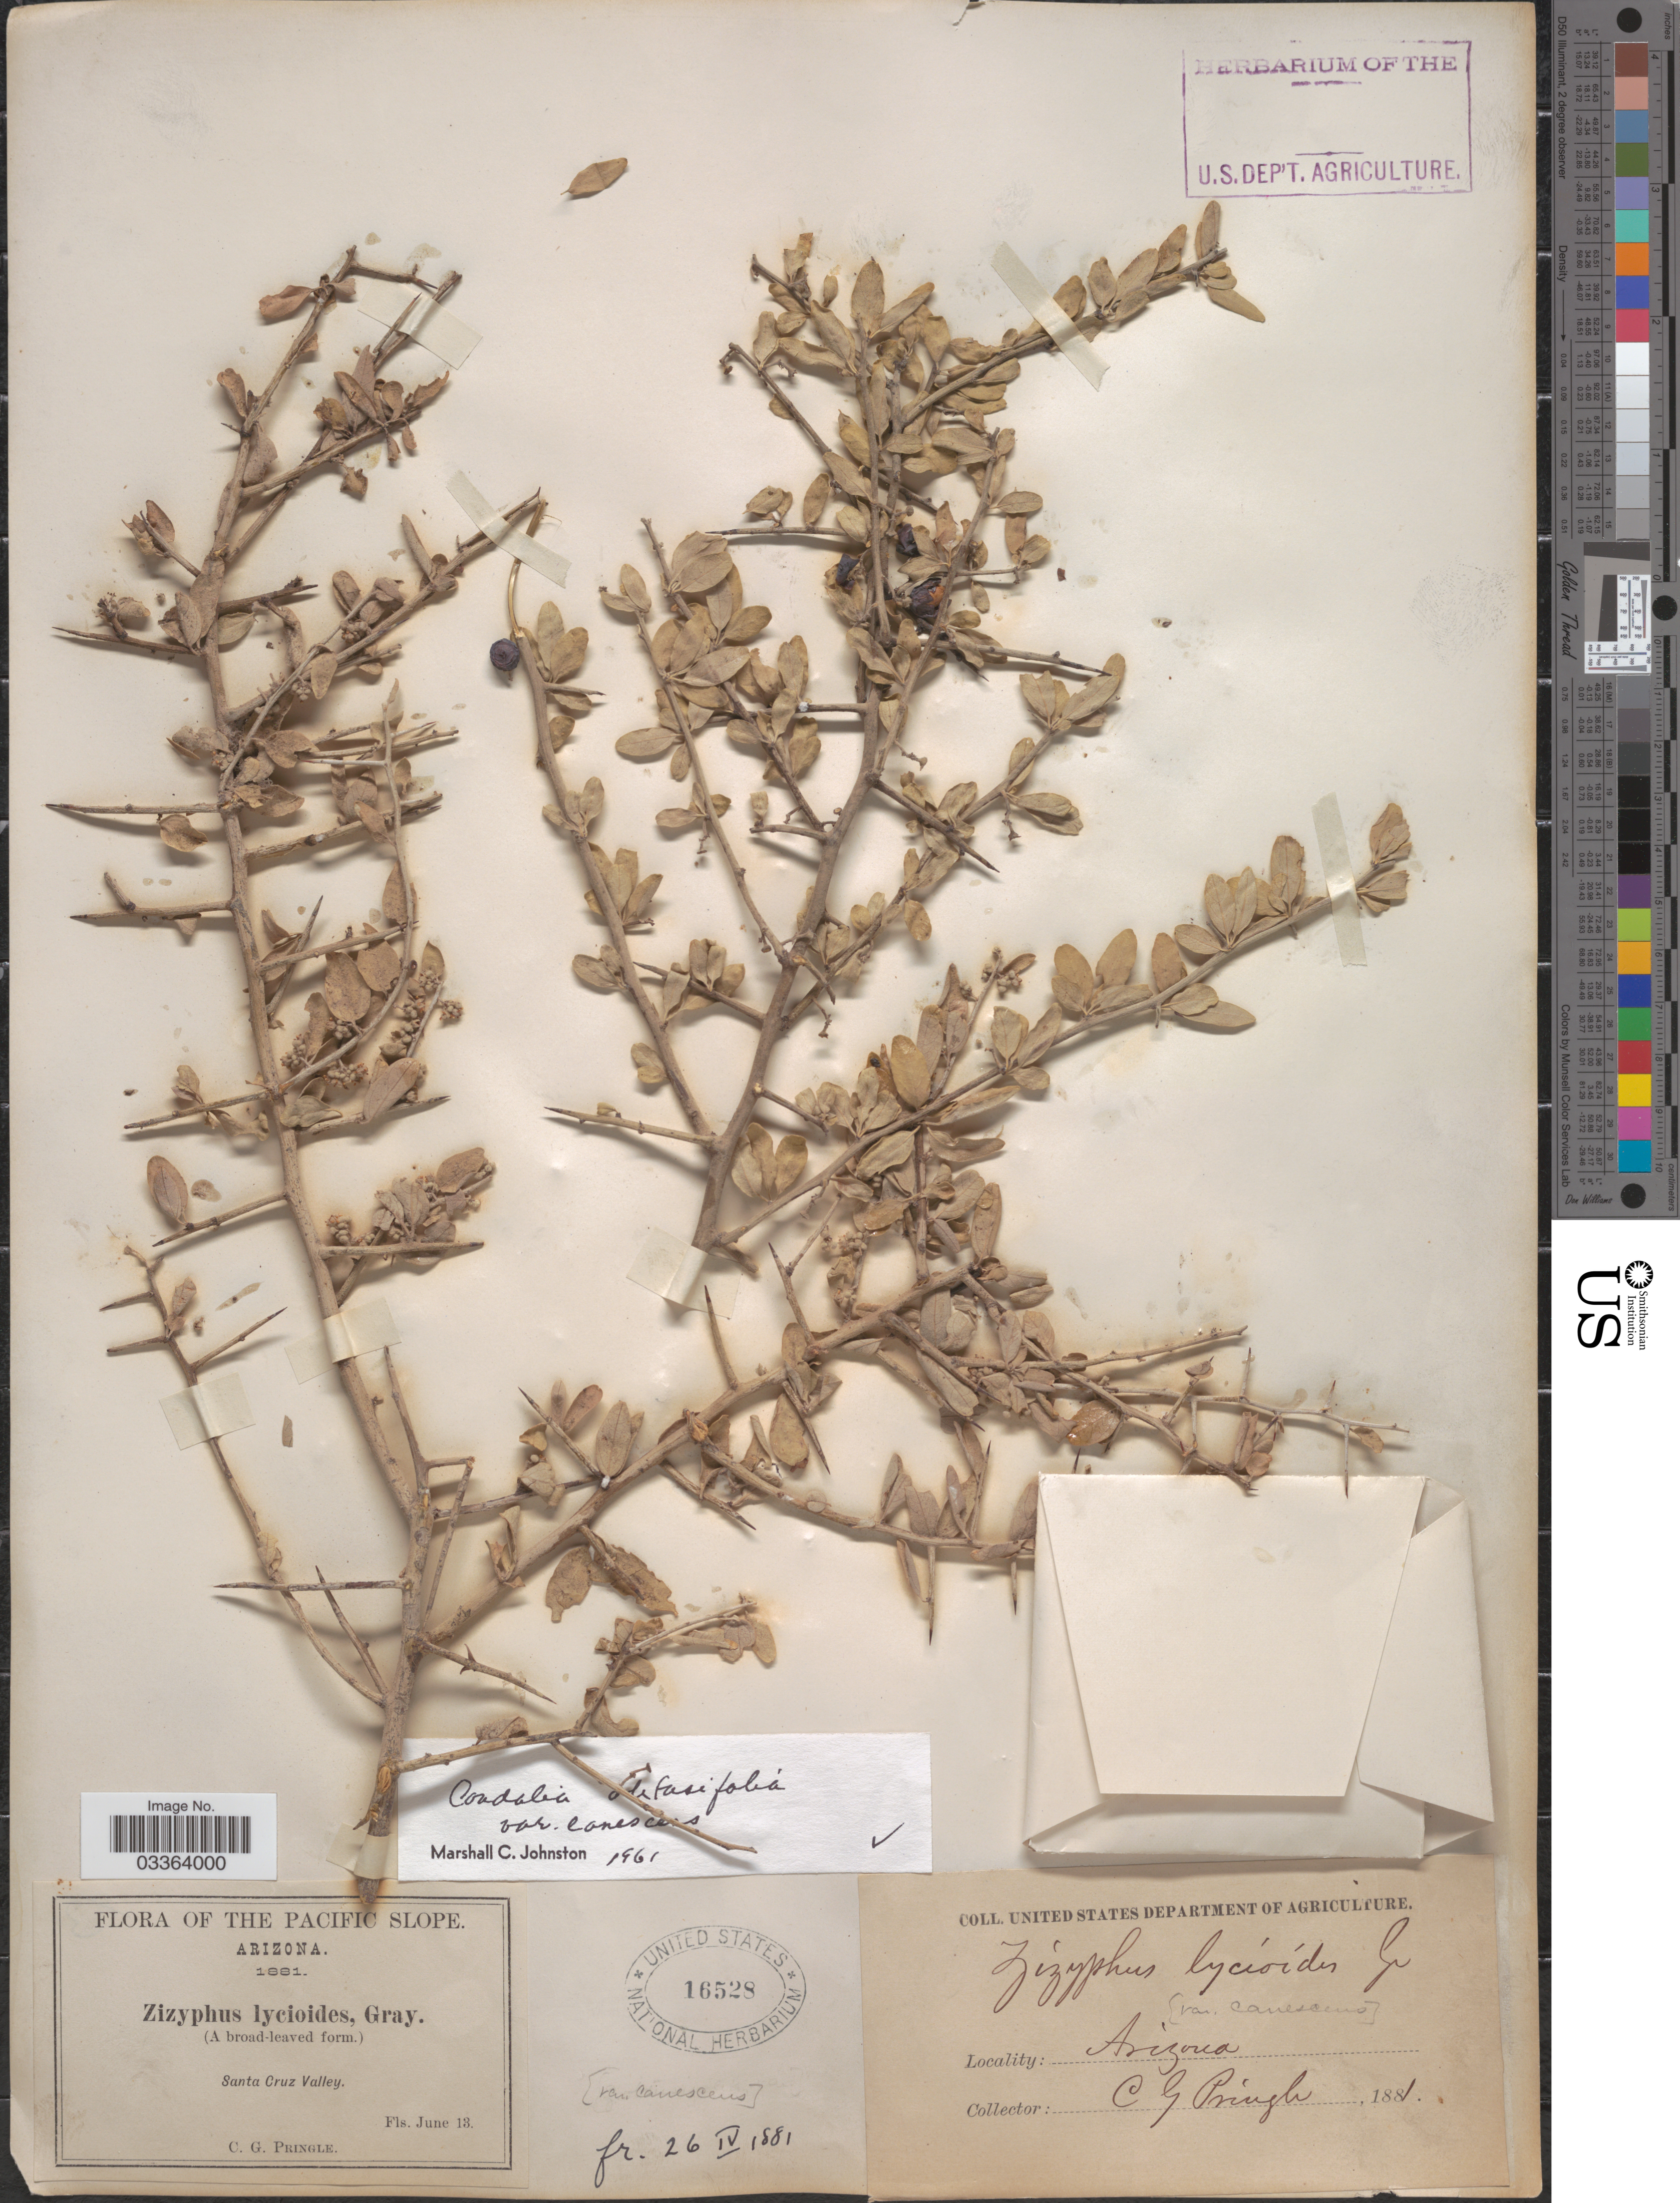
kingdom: Plantae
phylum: Tracheophyta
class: Magnoliopsida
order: Rosales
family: Rhamnaceae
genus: Sarcomphalus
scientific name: Sarcomphalus obtusifolius var. canescens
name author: (A. Gray) Hauenschild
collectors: C. G. Pringle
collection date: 1881-06-13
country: United States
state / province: Arizona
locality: The Pacific Slope. Santa Cruz Valley.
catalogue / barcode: US 16528